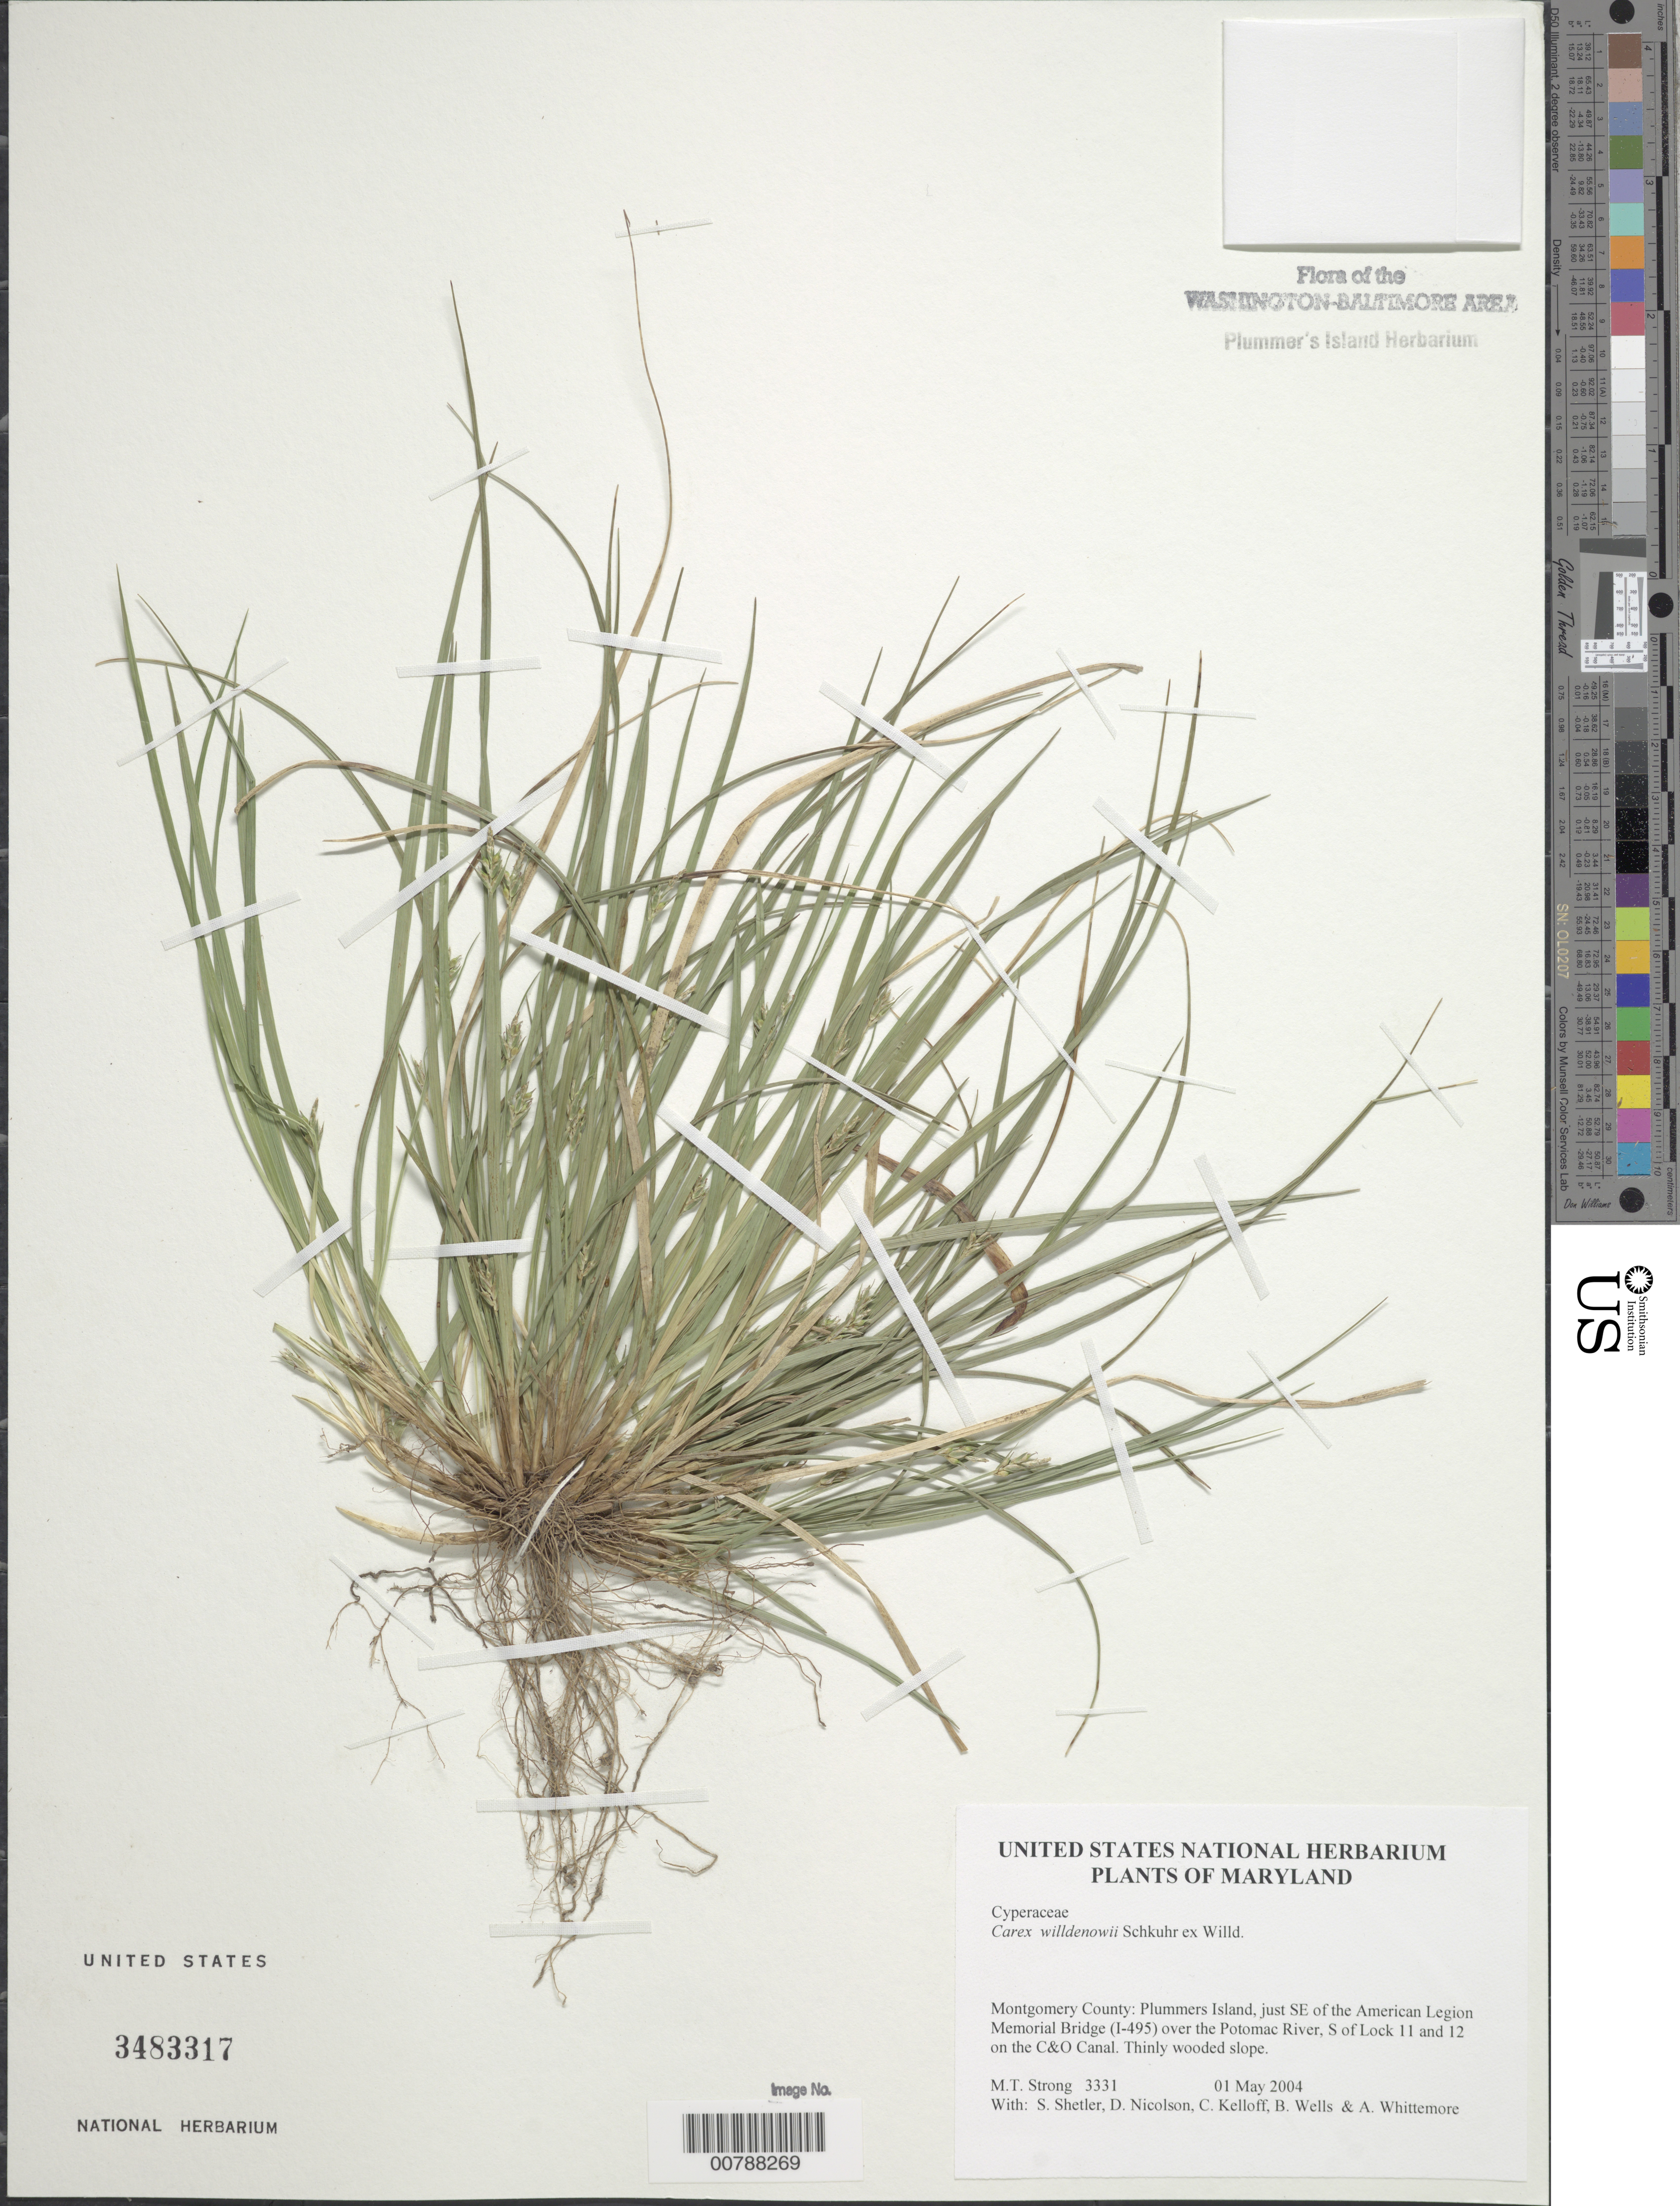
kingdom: Plantae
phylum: Tracheophyta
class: Liliopsida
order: Poales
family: Cyperaceae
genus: Carex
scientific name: Carex willdenowii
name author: Willd.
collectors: M. T. Strong, S. Shetler, D. H. Nicolson, C. L. Kelloff, B. Wells & A. Whittemore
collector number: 3331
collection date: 2004-05-01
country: United States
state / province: Maryland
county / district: Montgomery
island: Plummers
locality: Plummers Island, just SE of the American Legion Memorial Bridge (I-495) over the Potomac River, S of Lock 11 and 12 on the C&O Canal.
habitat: Thinly wooded slope.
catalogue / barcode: US 3483317